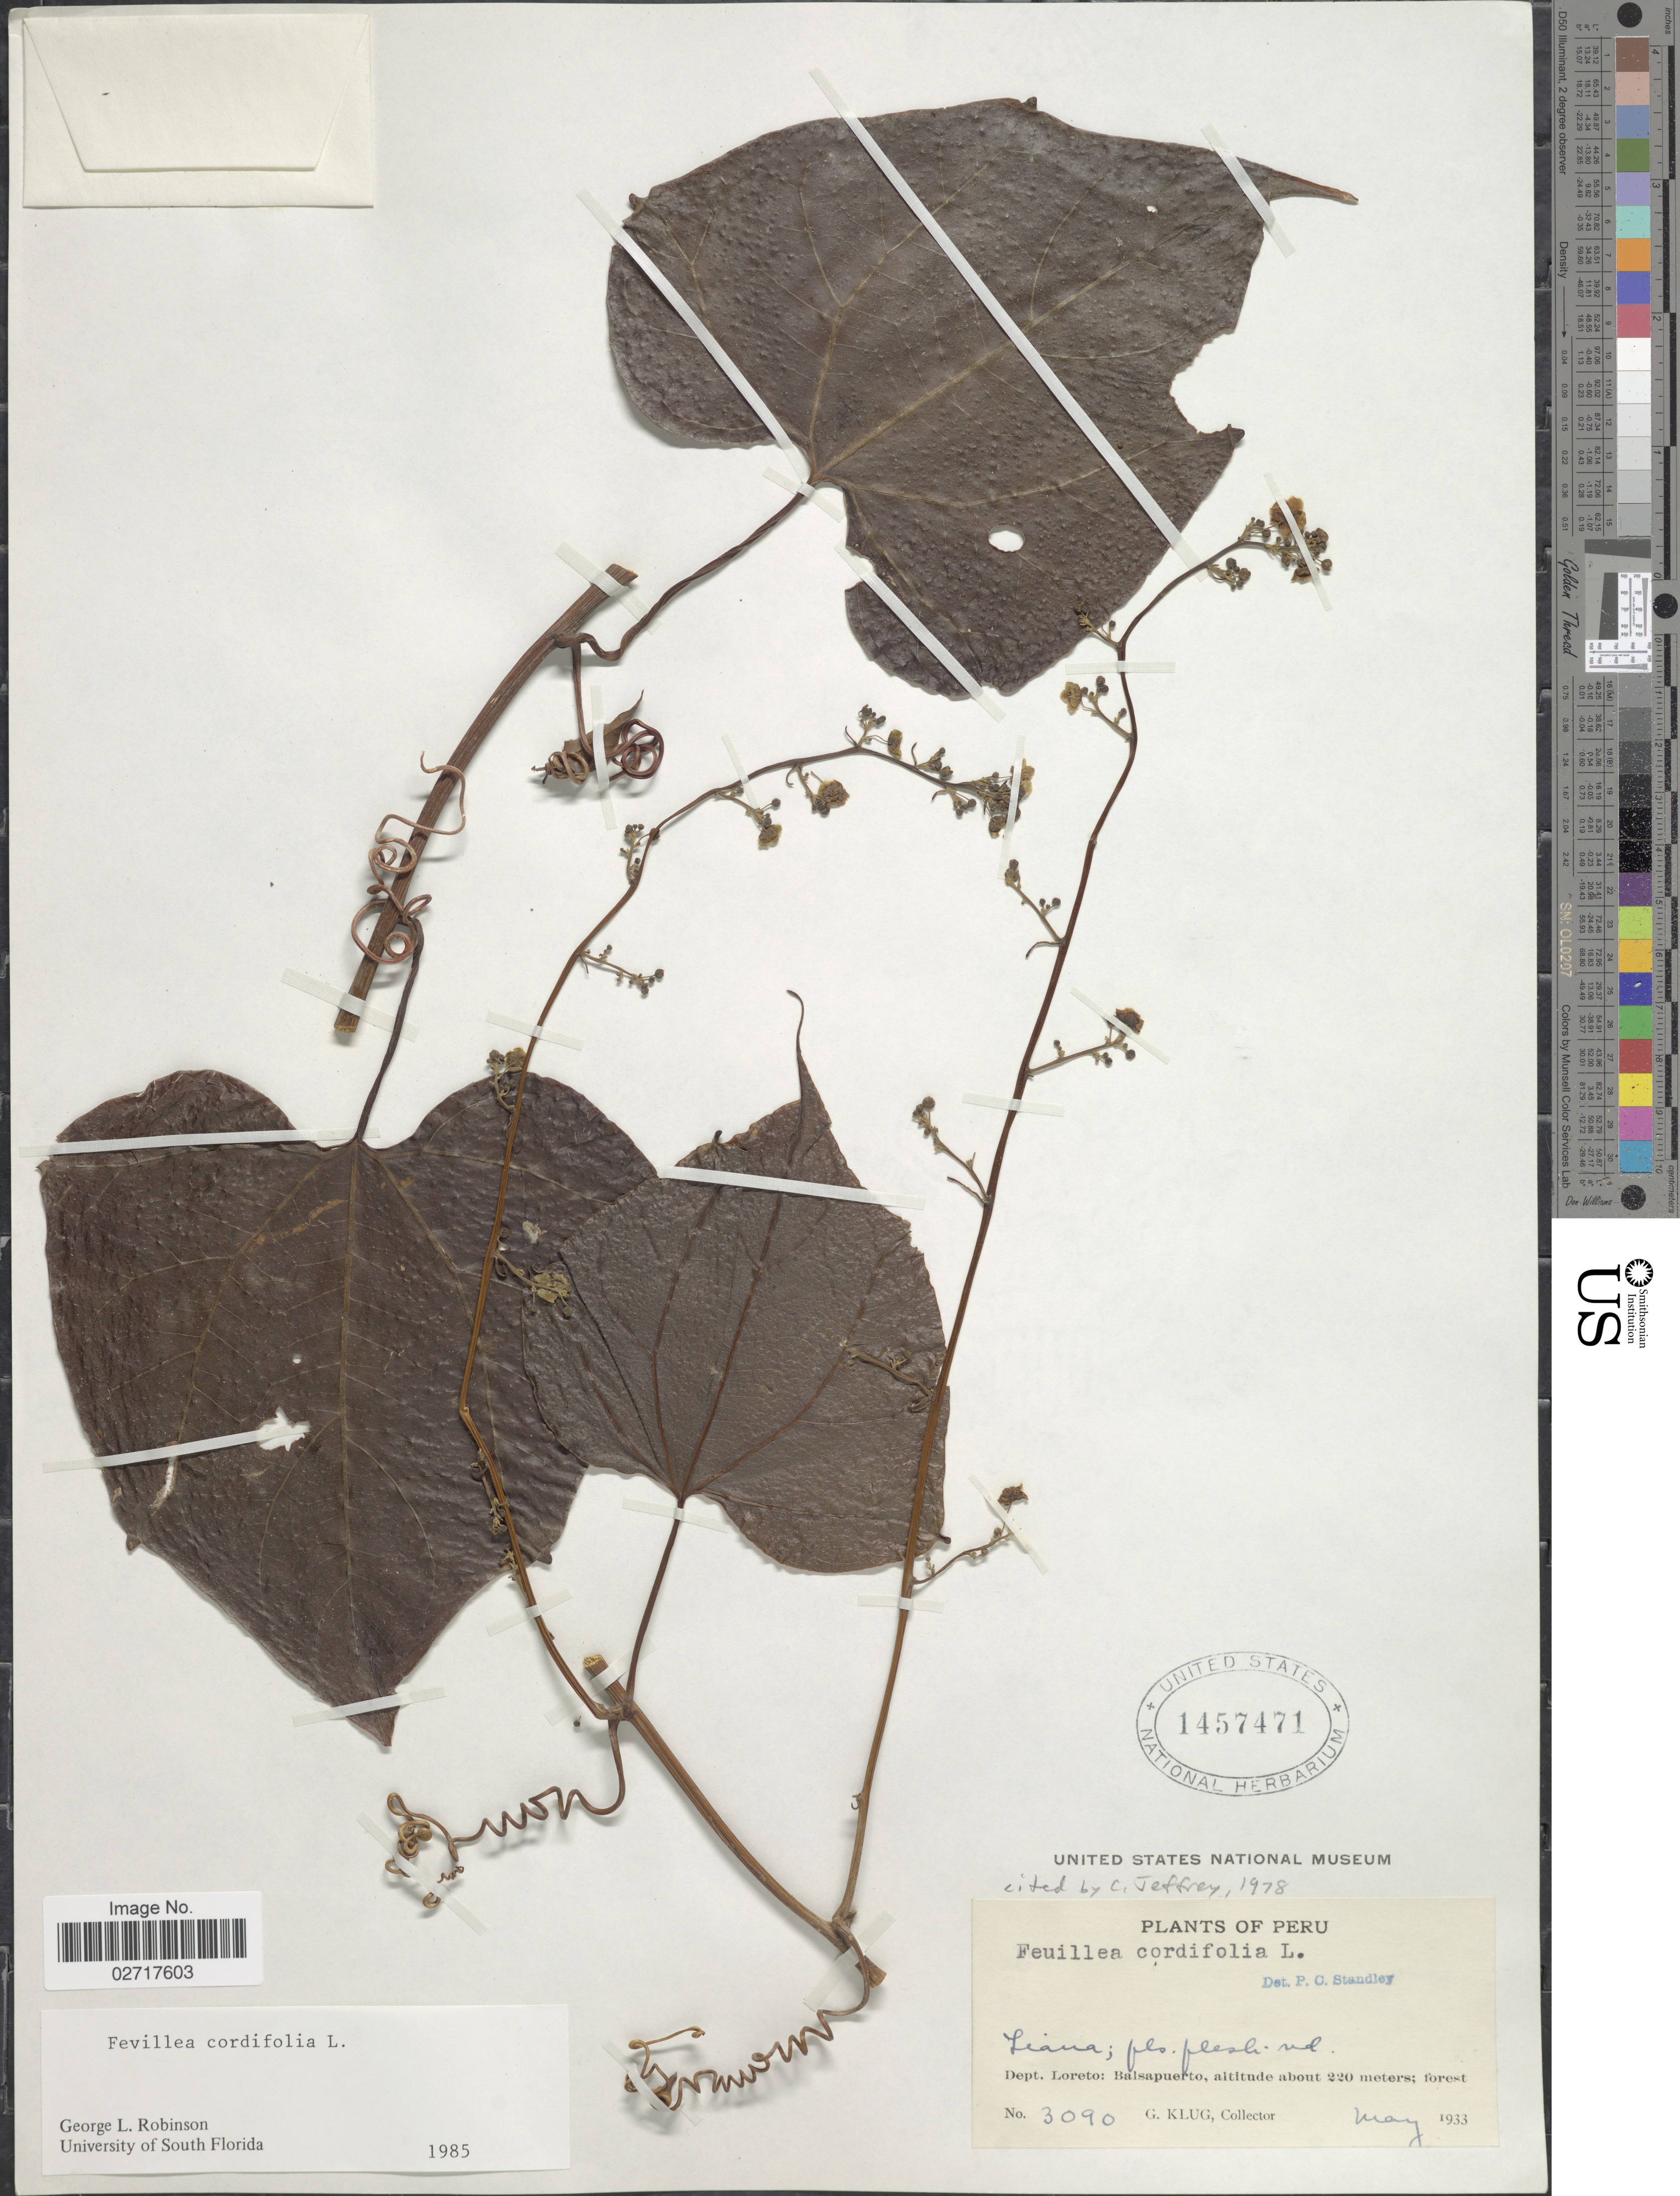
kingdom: Plantae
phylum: Tracheophyta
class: Magnoliopsida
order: Cucurbitales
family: Cucurbitaceae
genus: Fevillea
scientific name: Fevillea cordifolia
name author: L.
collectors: G. Klug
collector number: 3090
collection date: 1933-05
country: Peru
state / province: Loreto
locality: Balsapuerto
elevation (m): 220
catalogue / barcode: US 1457471